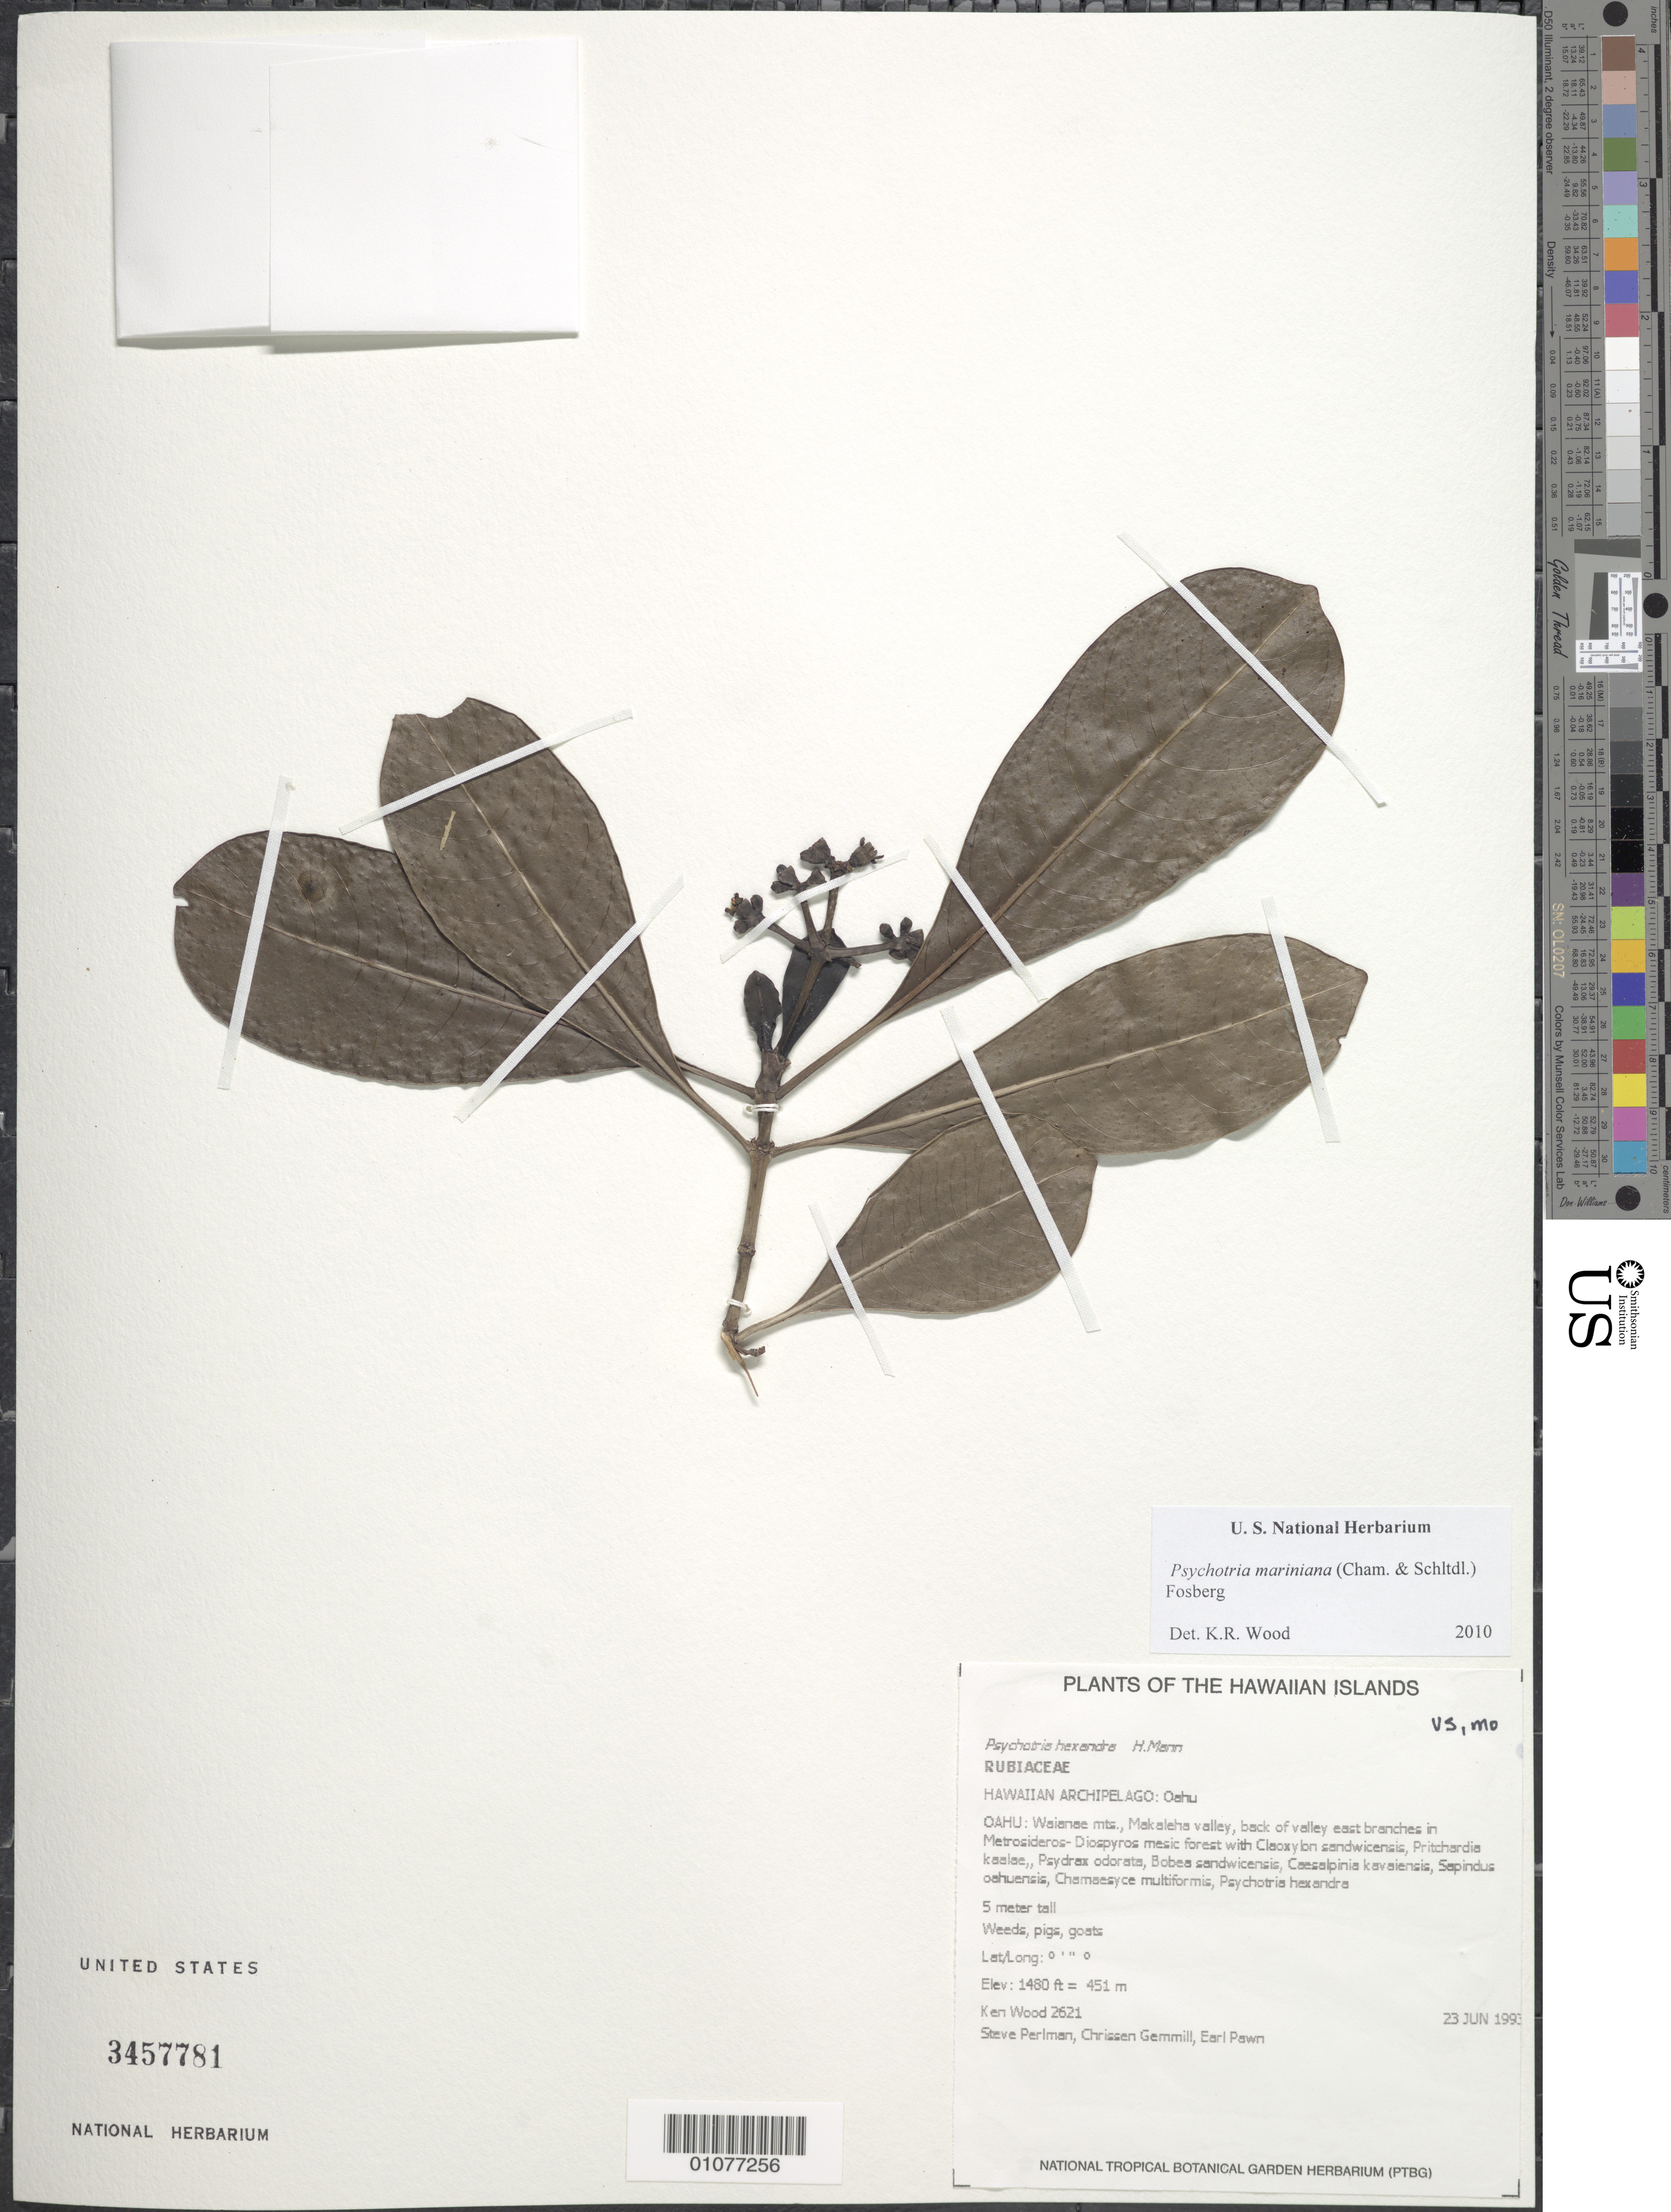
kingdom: Plantae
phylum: Tracheophyta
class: Magnoliopsida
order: Gentianales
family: Rubiaceae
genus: Psychotria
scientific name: Psychotria mariniana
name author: (Cham. & Schltdl.) Fosberg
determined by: Wood, Kenneth R.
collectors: K. R. Wood, S. P. Perlman, C. Gemmill & E. Pawn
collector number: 2621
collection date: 1993-06-23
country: United States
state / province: Hawaii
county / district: Honolulu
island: Oahu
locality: Waianae Mts., Waianae Mts., Makaleha valley, back of the valley E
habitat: mesic forest; weeds, pigs, goats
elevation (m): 451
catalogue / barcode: US 3457781